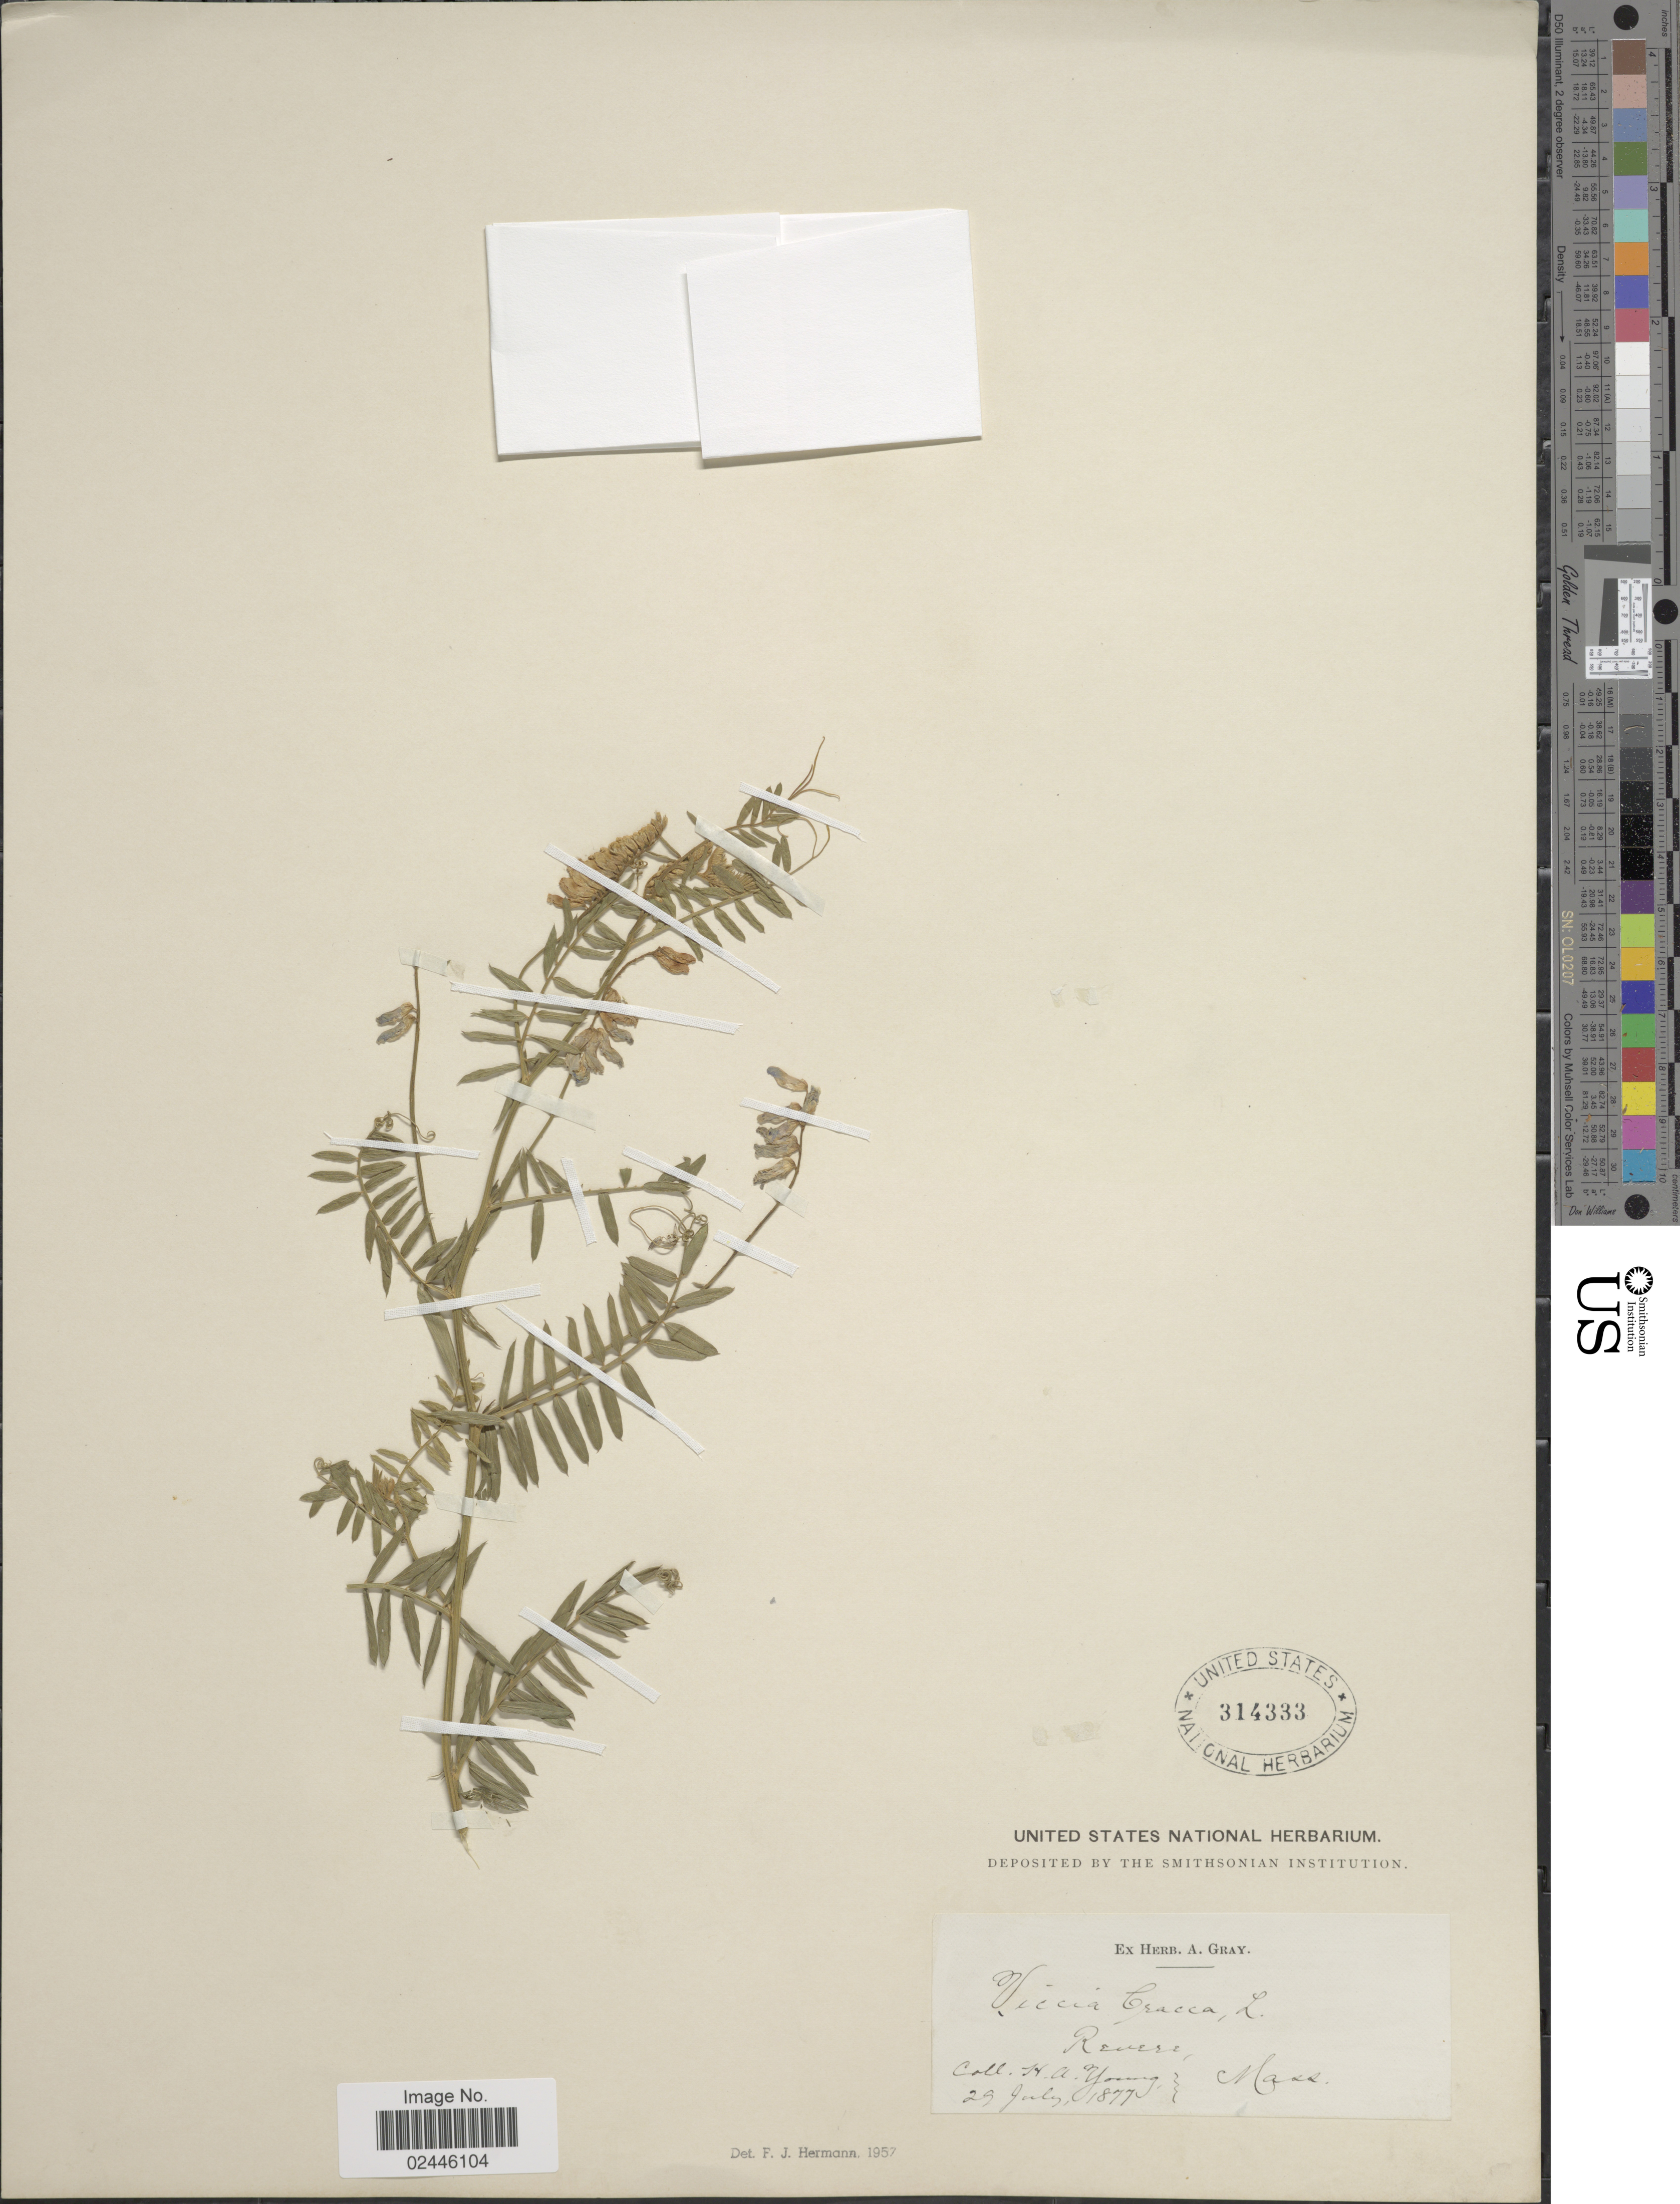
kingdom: Plantae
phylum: Tracheophyta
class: Magnoliopsida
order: Fabales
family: Fabaceae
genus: Vicia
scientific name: Vicia cracca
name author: L.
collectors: H. Young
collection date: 1877-07-29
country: United States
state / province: Massachusetts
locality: Revere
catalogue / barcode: US 314333